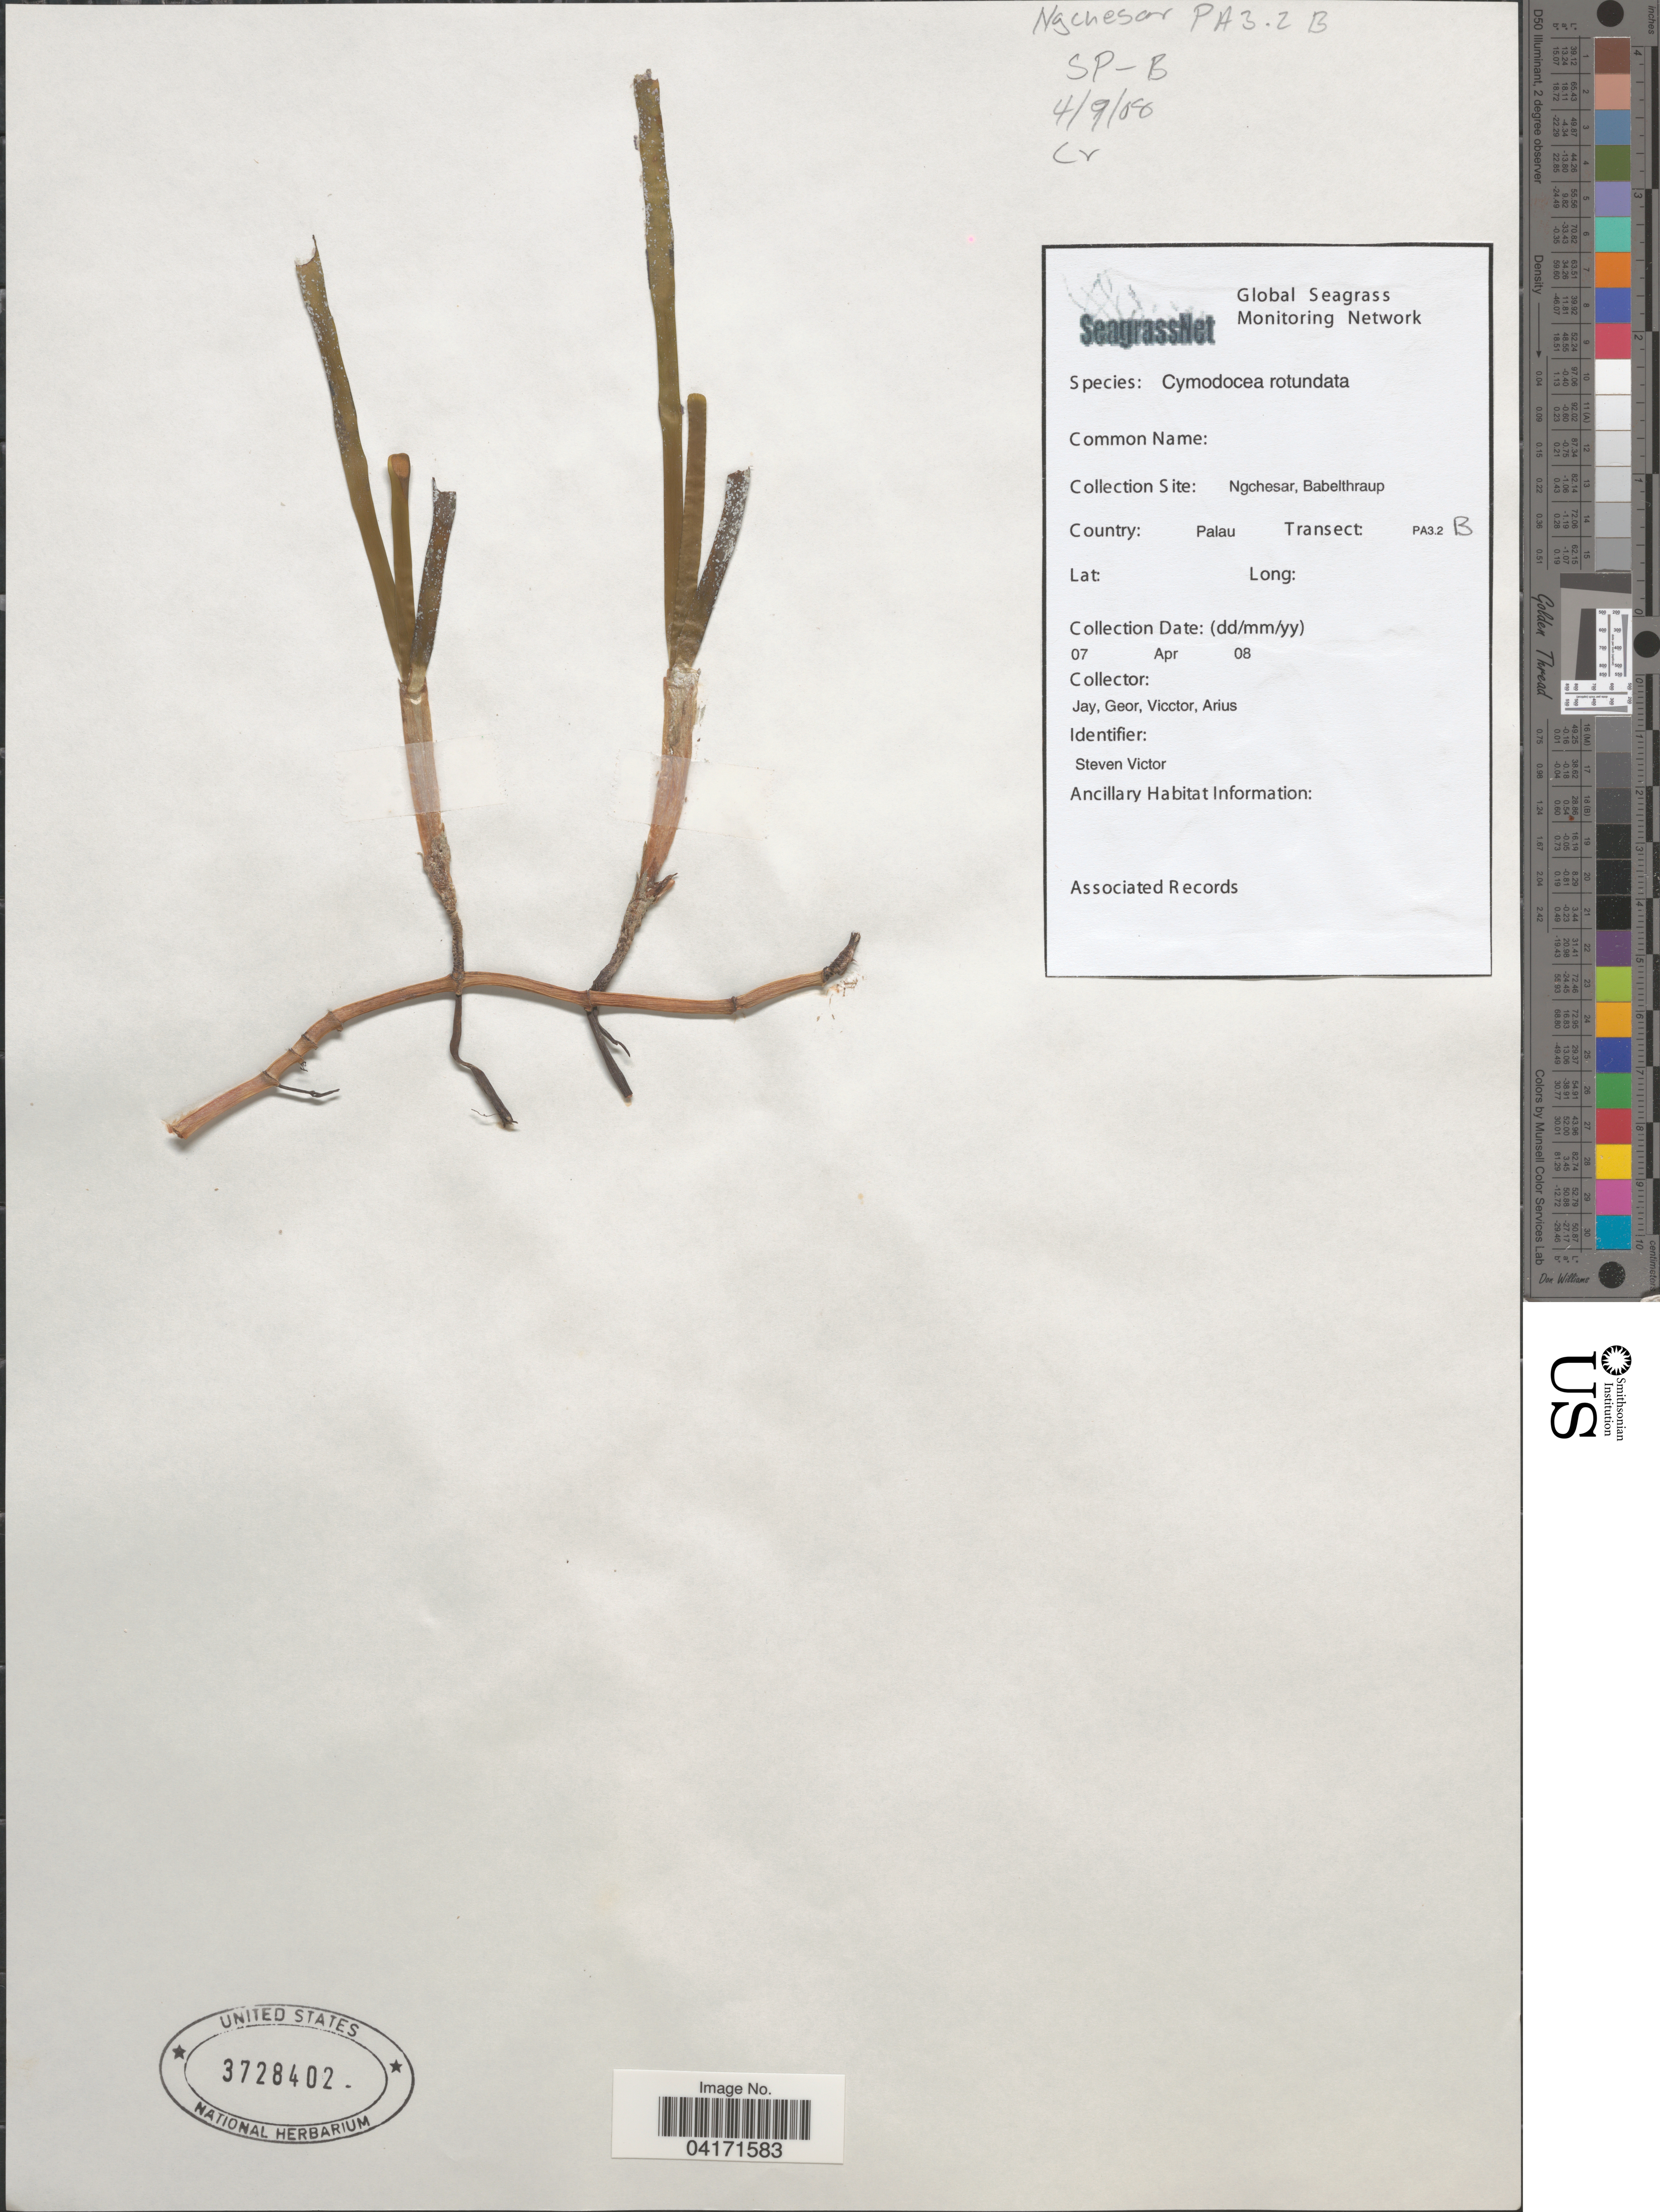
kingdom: Plantae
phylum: Tracheophyta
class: Liliopsida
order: Alismatales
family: Cymodoceaceae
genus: Cymodocea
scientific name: Cymodocea rotundata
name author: Asch. & Schweinf.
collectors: Jay, Geor, Victor & Arius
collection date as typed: Transcribed d/m/y: 7/4/8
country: Palau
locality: PA3.2 B. Ngchesar, Babelthraup. Palau. Transect: PA3.2 B.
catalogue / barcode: US 3728402